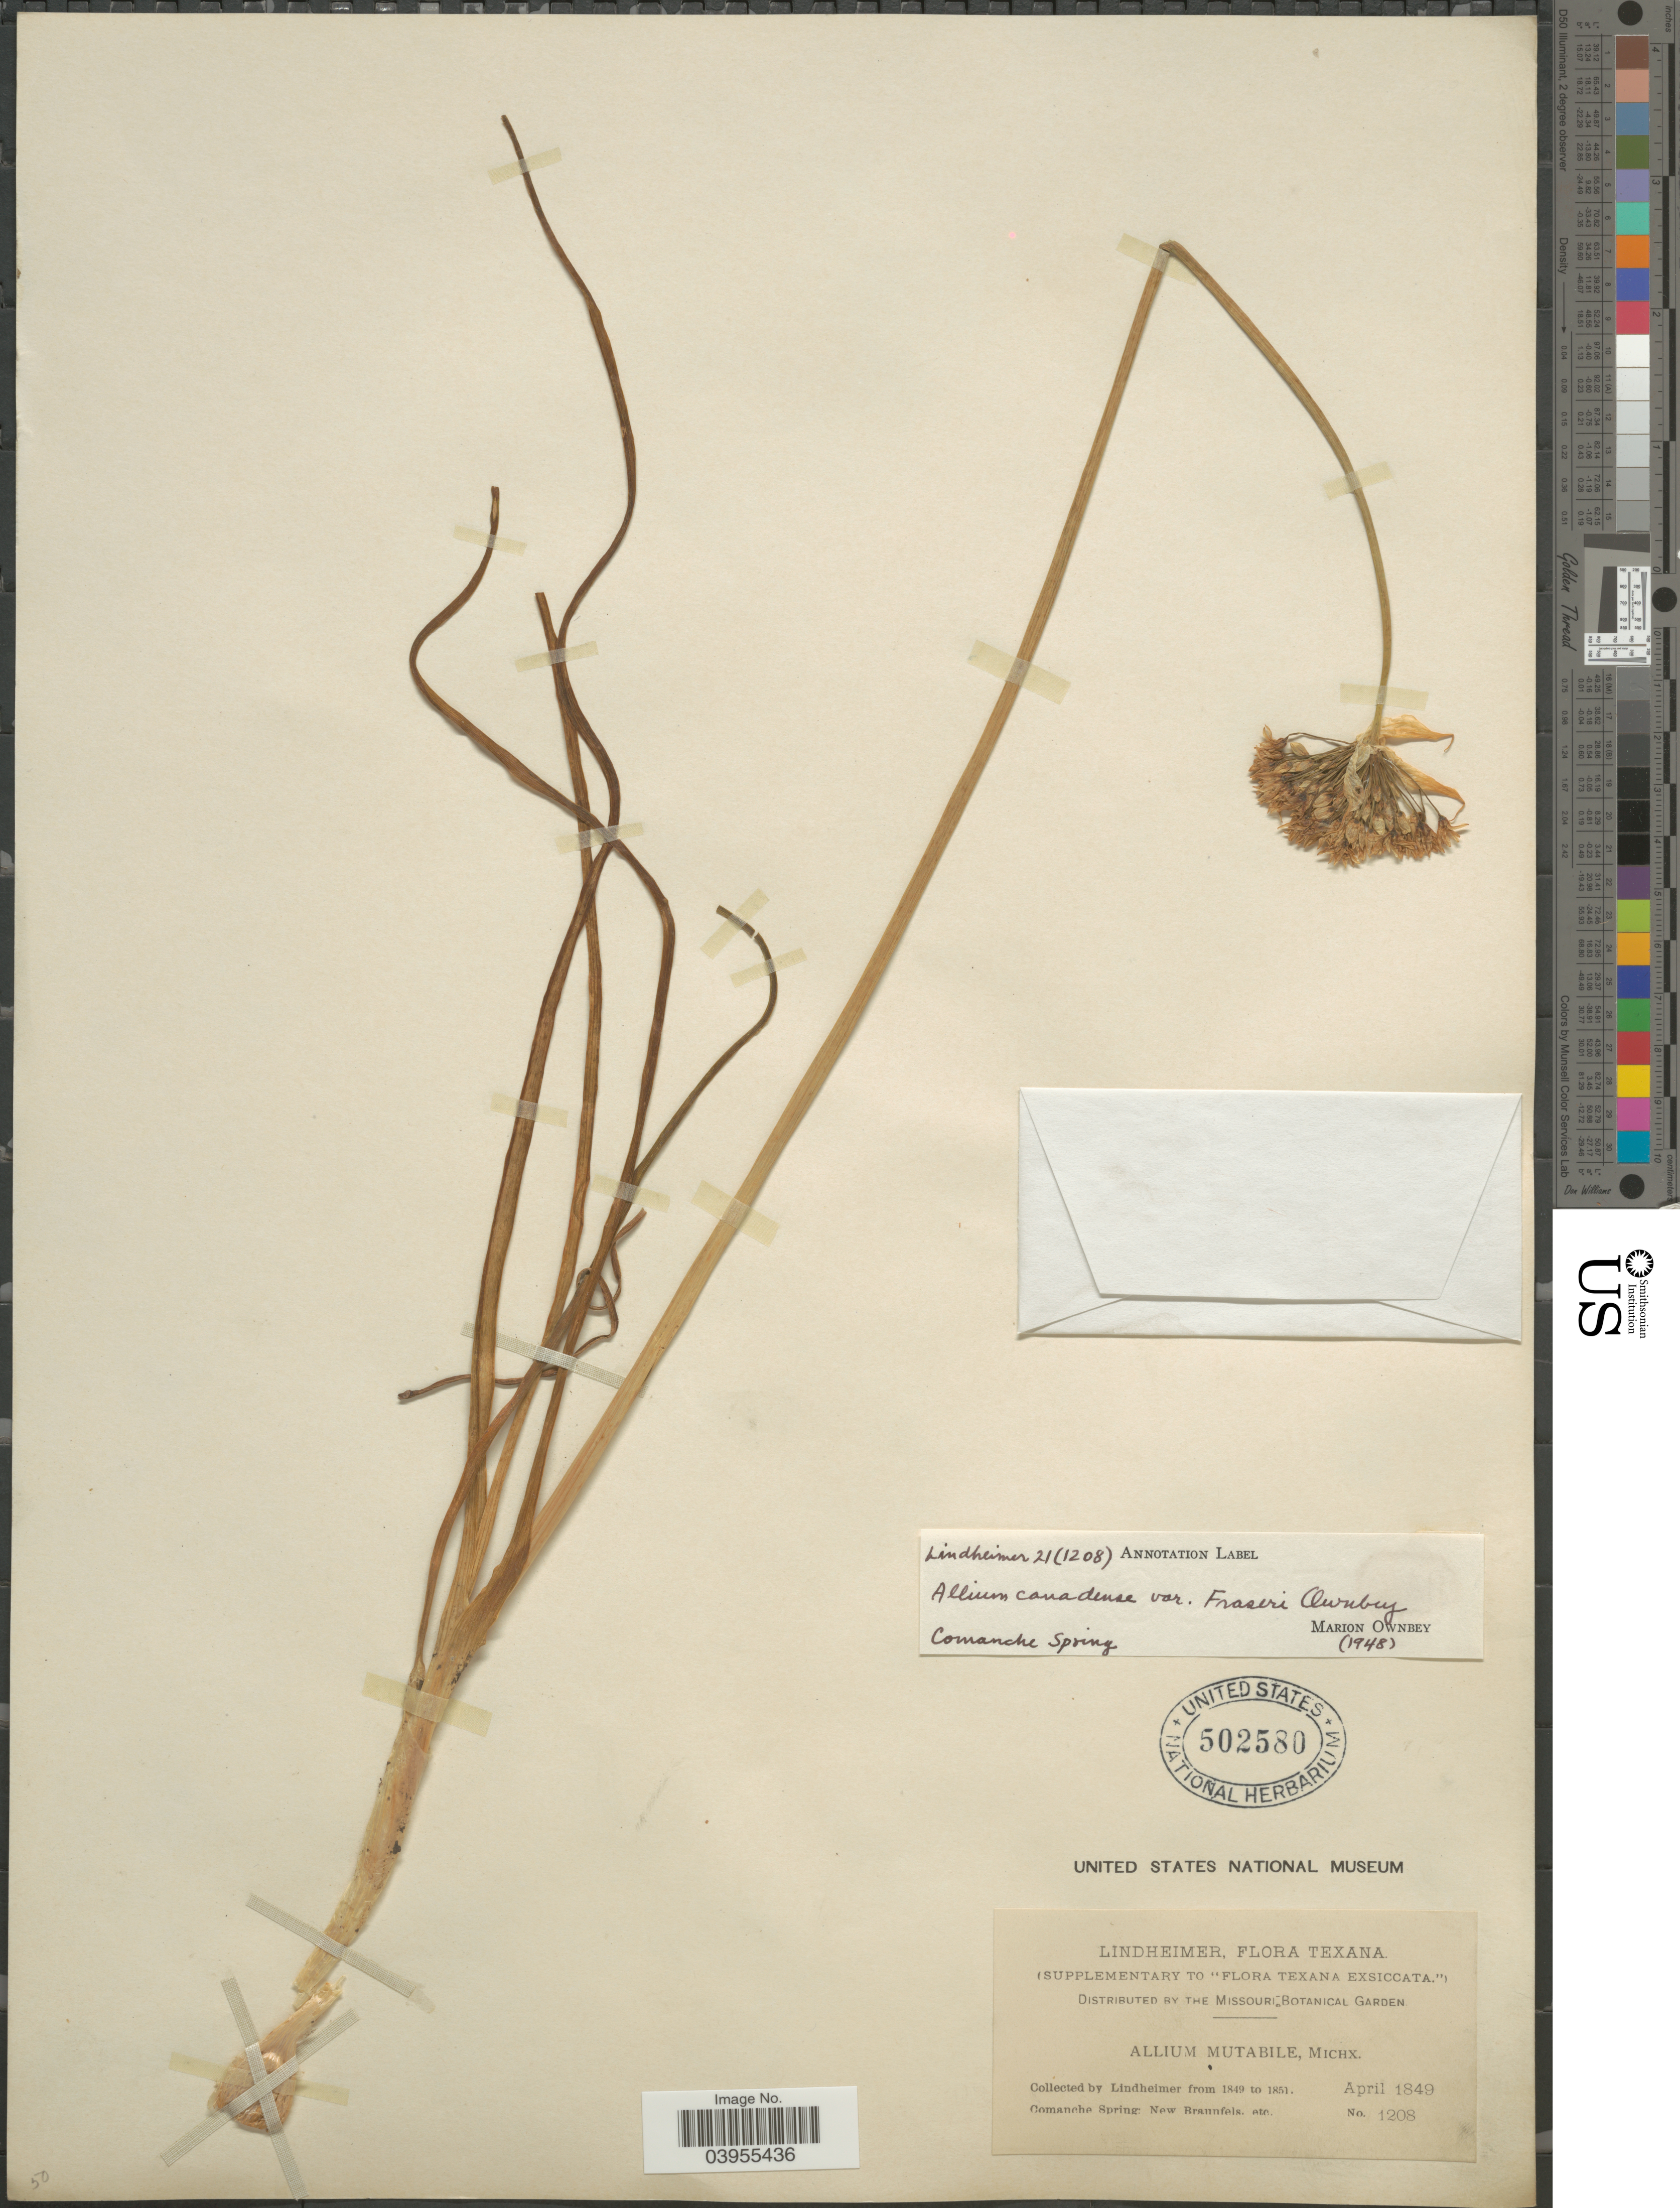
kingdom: Plantae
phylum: Tracheophyta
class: Liliopsida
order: Asparagales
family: Amaryllidaceae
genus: Allium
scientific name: Allium canadense var. fraseri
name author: Ownbey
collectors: -. Lindheimer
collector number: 1208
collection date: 1849-04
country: United States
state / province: Texas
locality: Comanche Spring: New Brannfels.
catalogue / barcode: US 502580